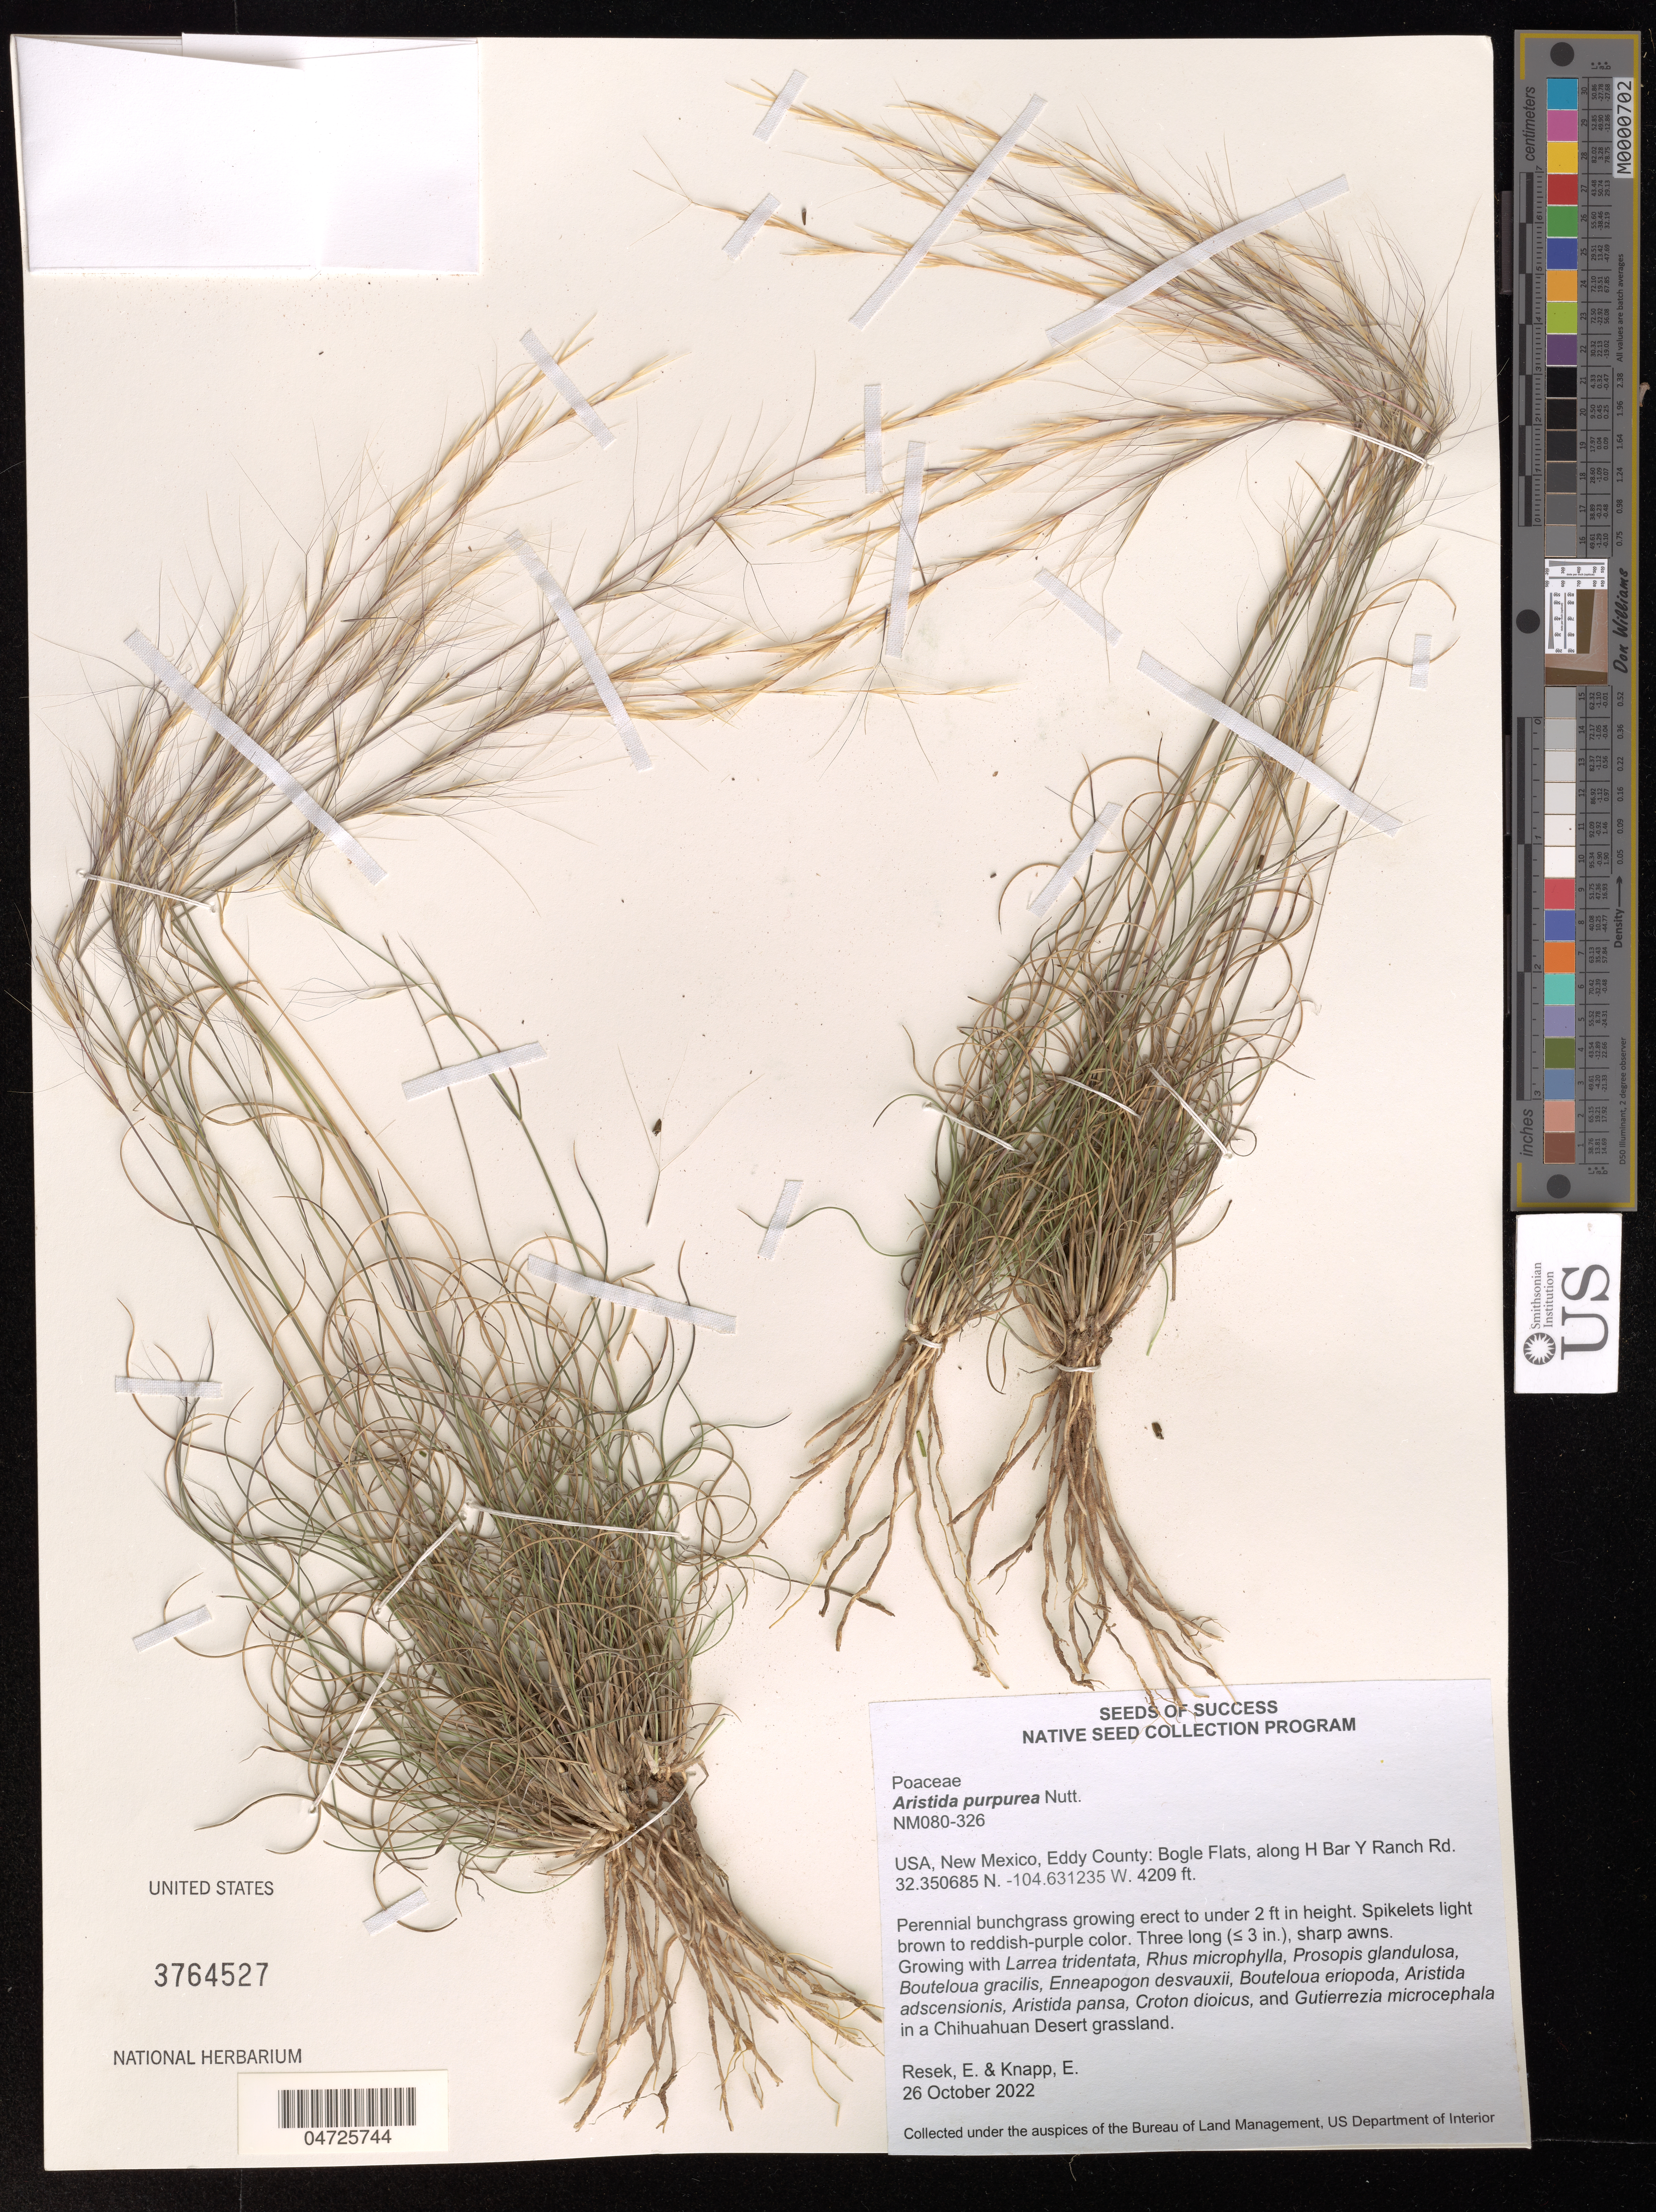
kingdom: Plantae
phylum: Tracheophyta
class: Liliopsida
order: Poales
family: Poaceae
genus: Aristida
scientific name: Aristida purpurea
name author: Nutt.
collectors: E. Resek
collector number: NM080-326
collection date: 2022-10-26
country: United States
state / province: New Mexico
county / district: Eddy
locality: Eddy County: Bogle Flats, along H Bar Y Ranch Rd.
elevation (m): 1283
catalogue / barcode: US 3764527